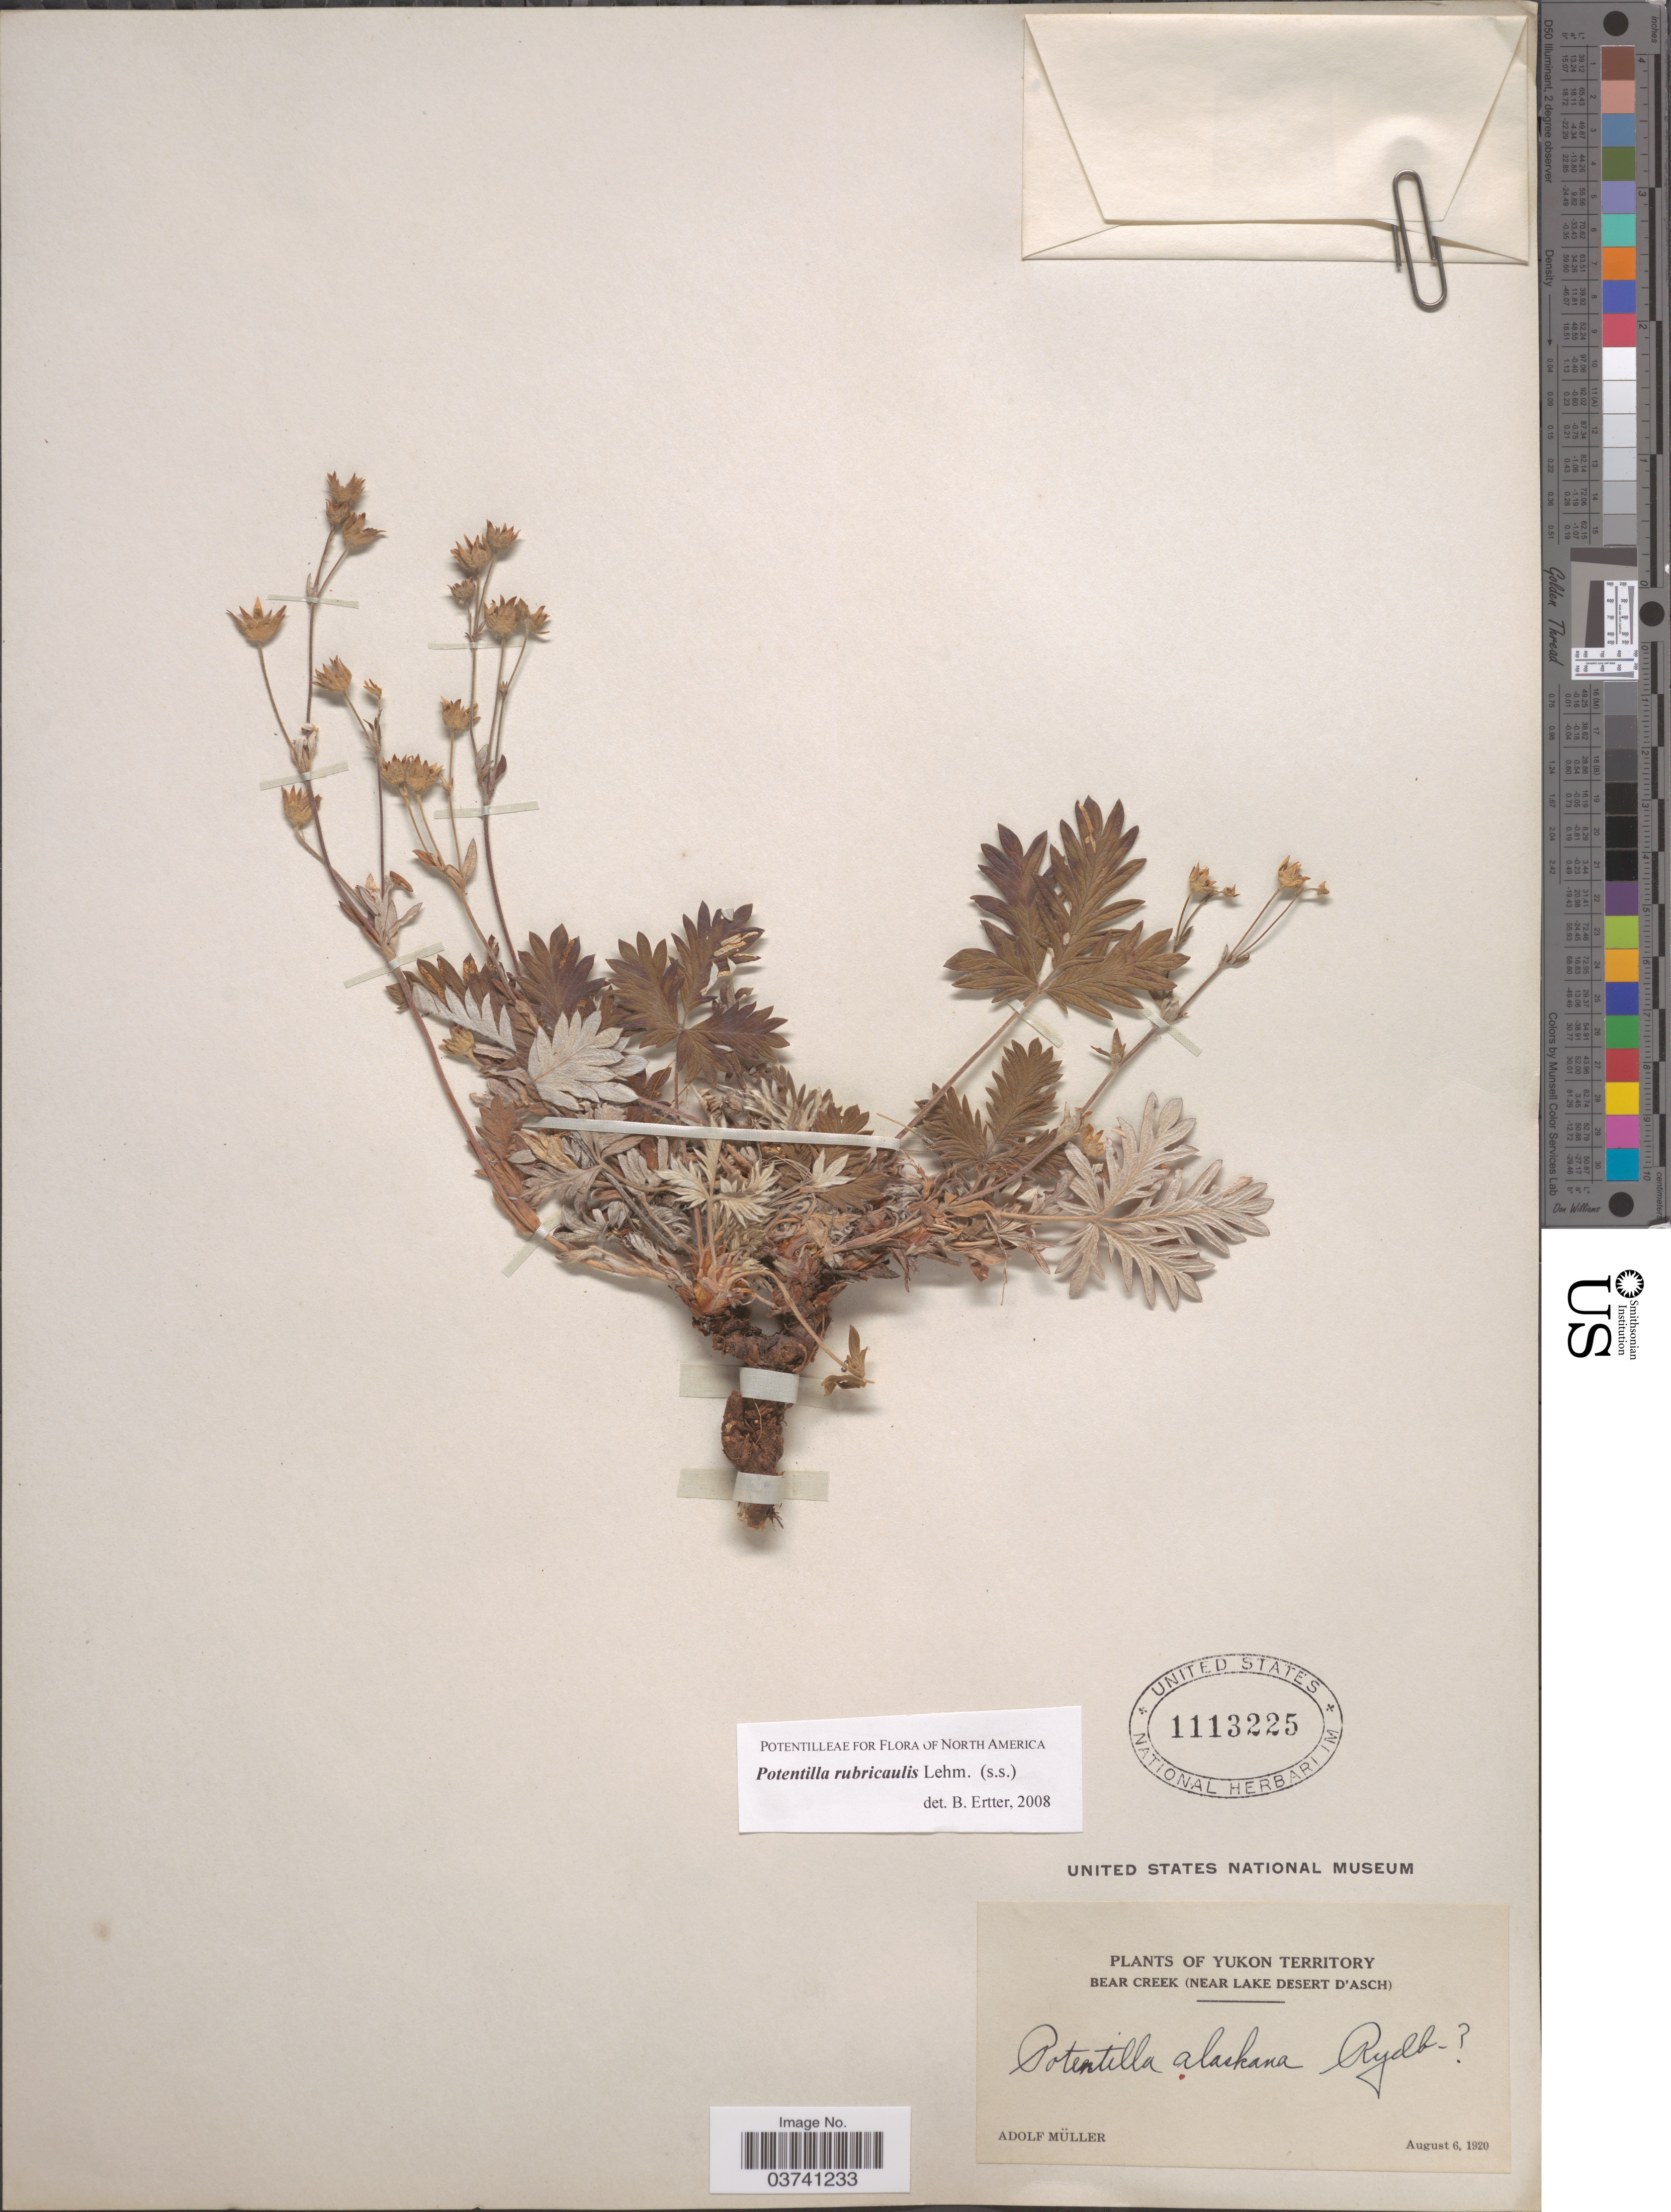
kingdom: Plantae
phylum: Tracheophyta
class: Magnoliopsida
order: Rosales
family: Rosaceae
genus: Potentilla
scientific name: Potentilla rubricaulis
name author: F. Lehm.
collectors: A. Muller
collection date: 1920-08-06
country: Canada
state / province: Yukon Territory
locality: Bear Creek (Near Lake Desert D'Asch).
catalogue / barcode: US 1113225